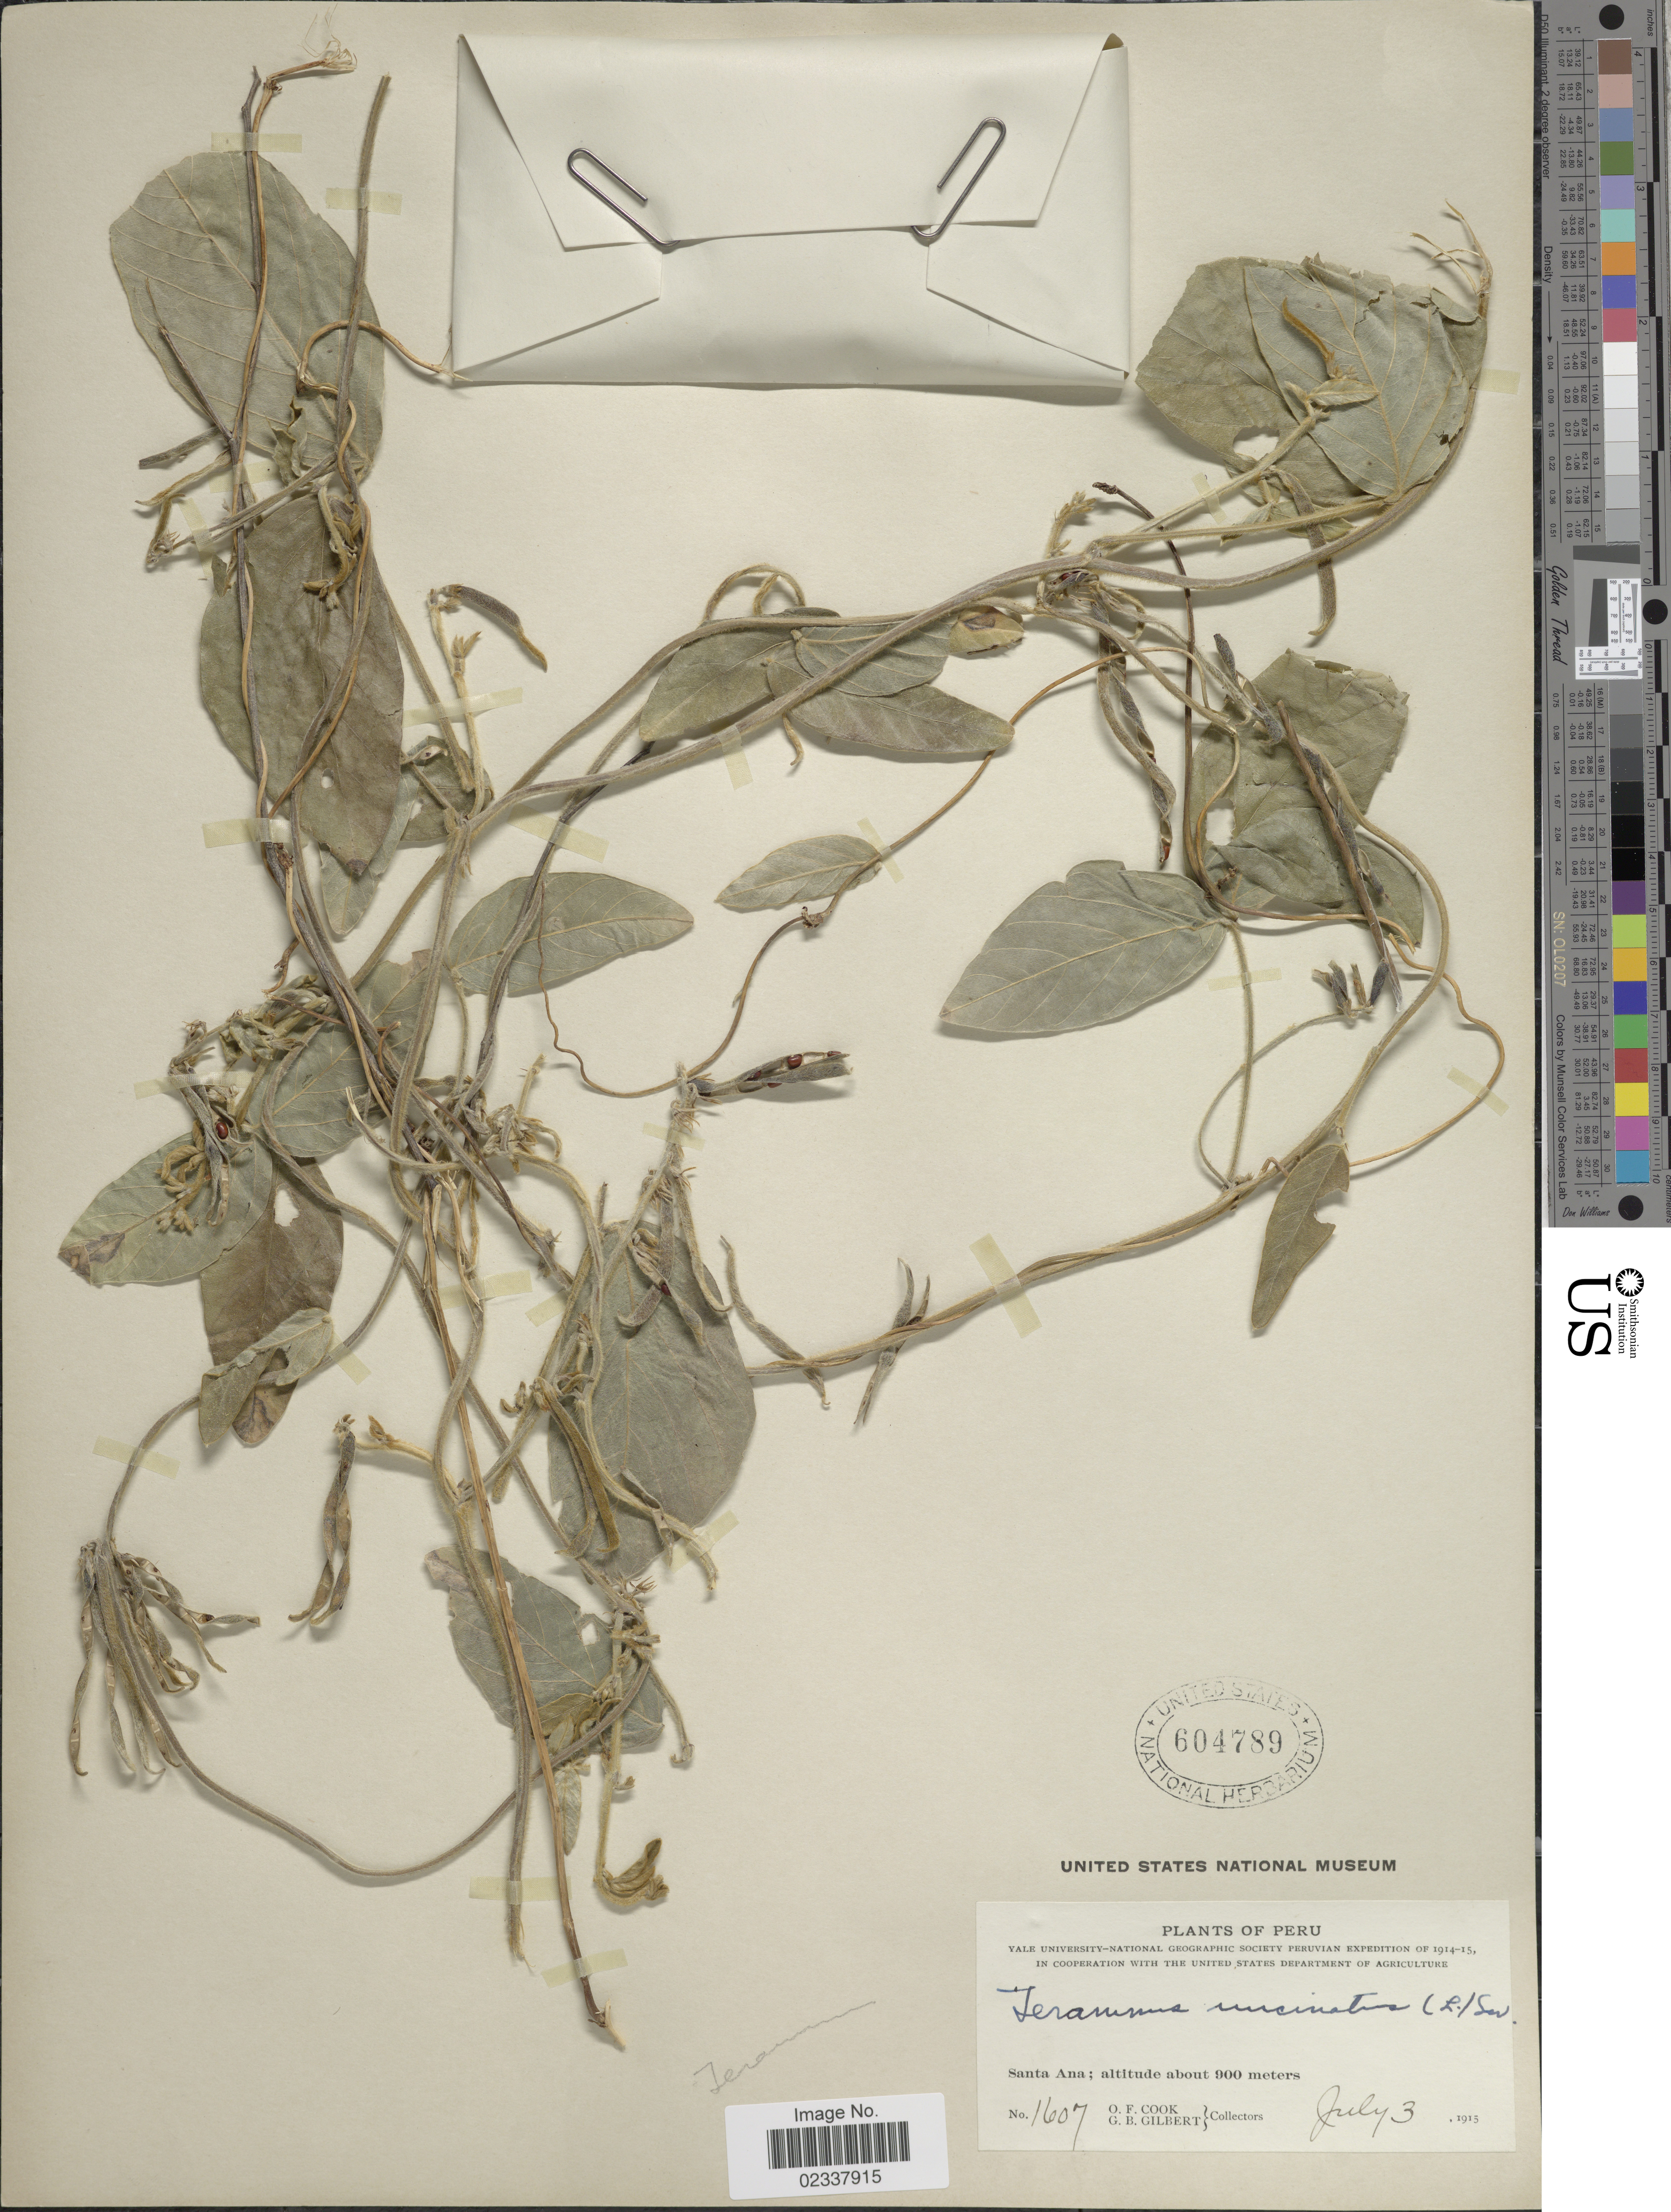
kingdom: Plantae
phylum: Tracheophyta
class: Magnoliopsida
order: Fabales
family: Fabaceae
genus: Teramnus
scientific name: Teramnus uncinatus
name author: (L.) Sw.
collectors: O. F. Cook & G. B. Gilbert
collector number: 1607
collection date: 1915-07-03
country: Peru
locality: Santa Ana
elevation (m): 900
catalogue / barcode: US 604789